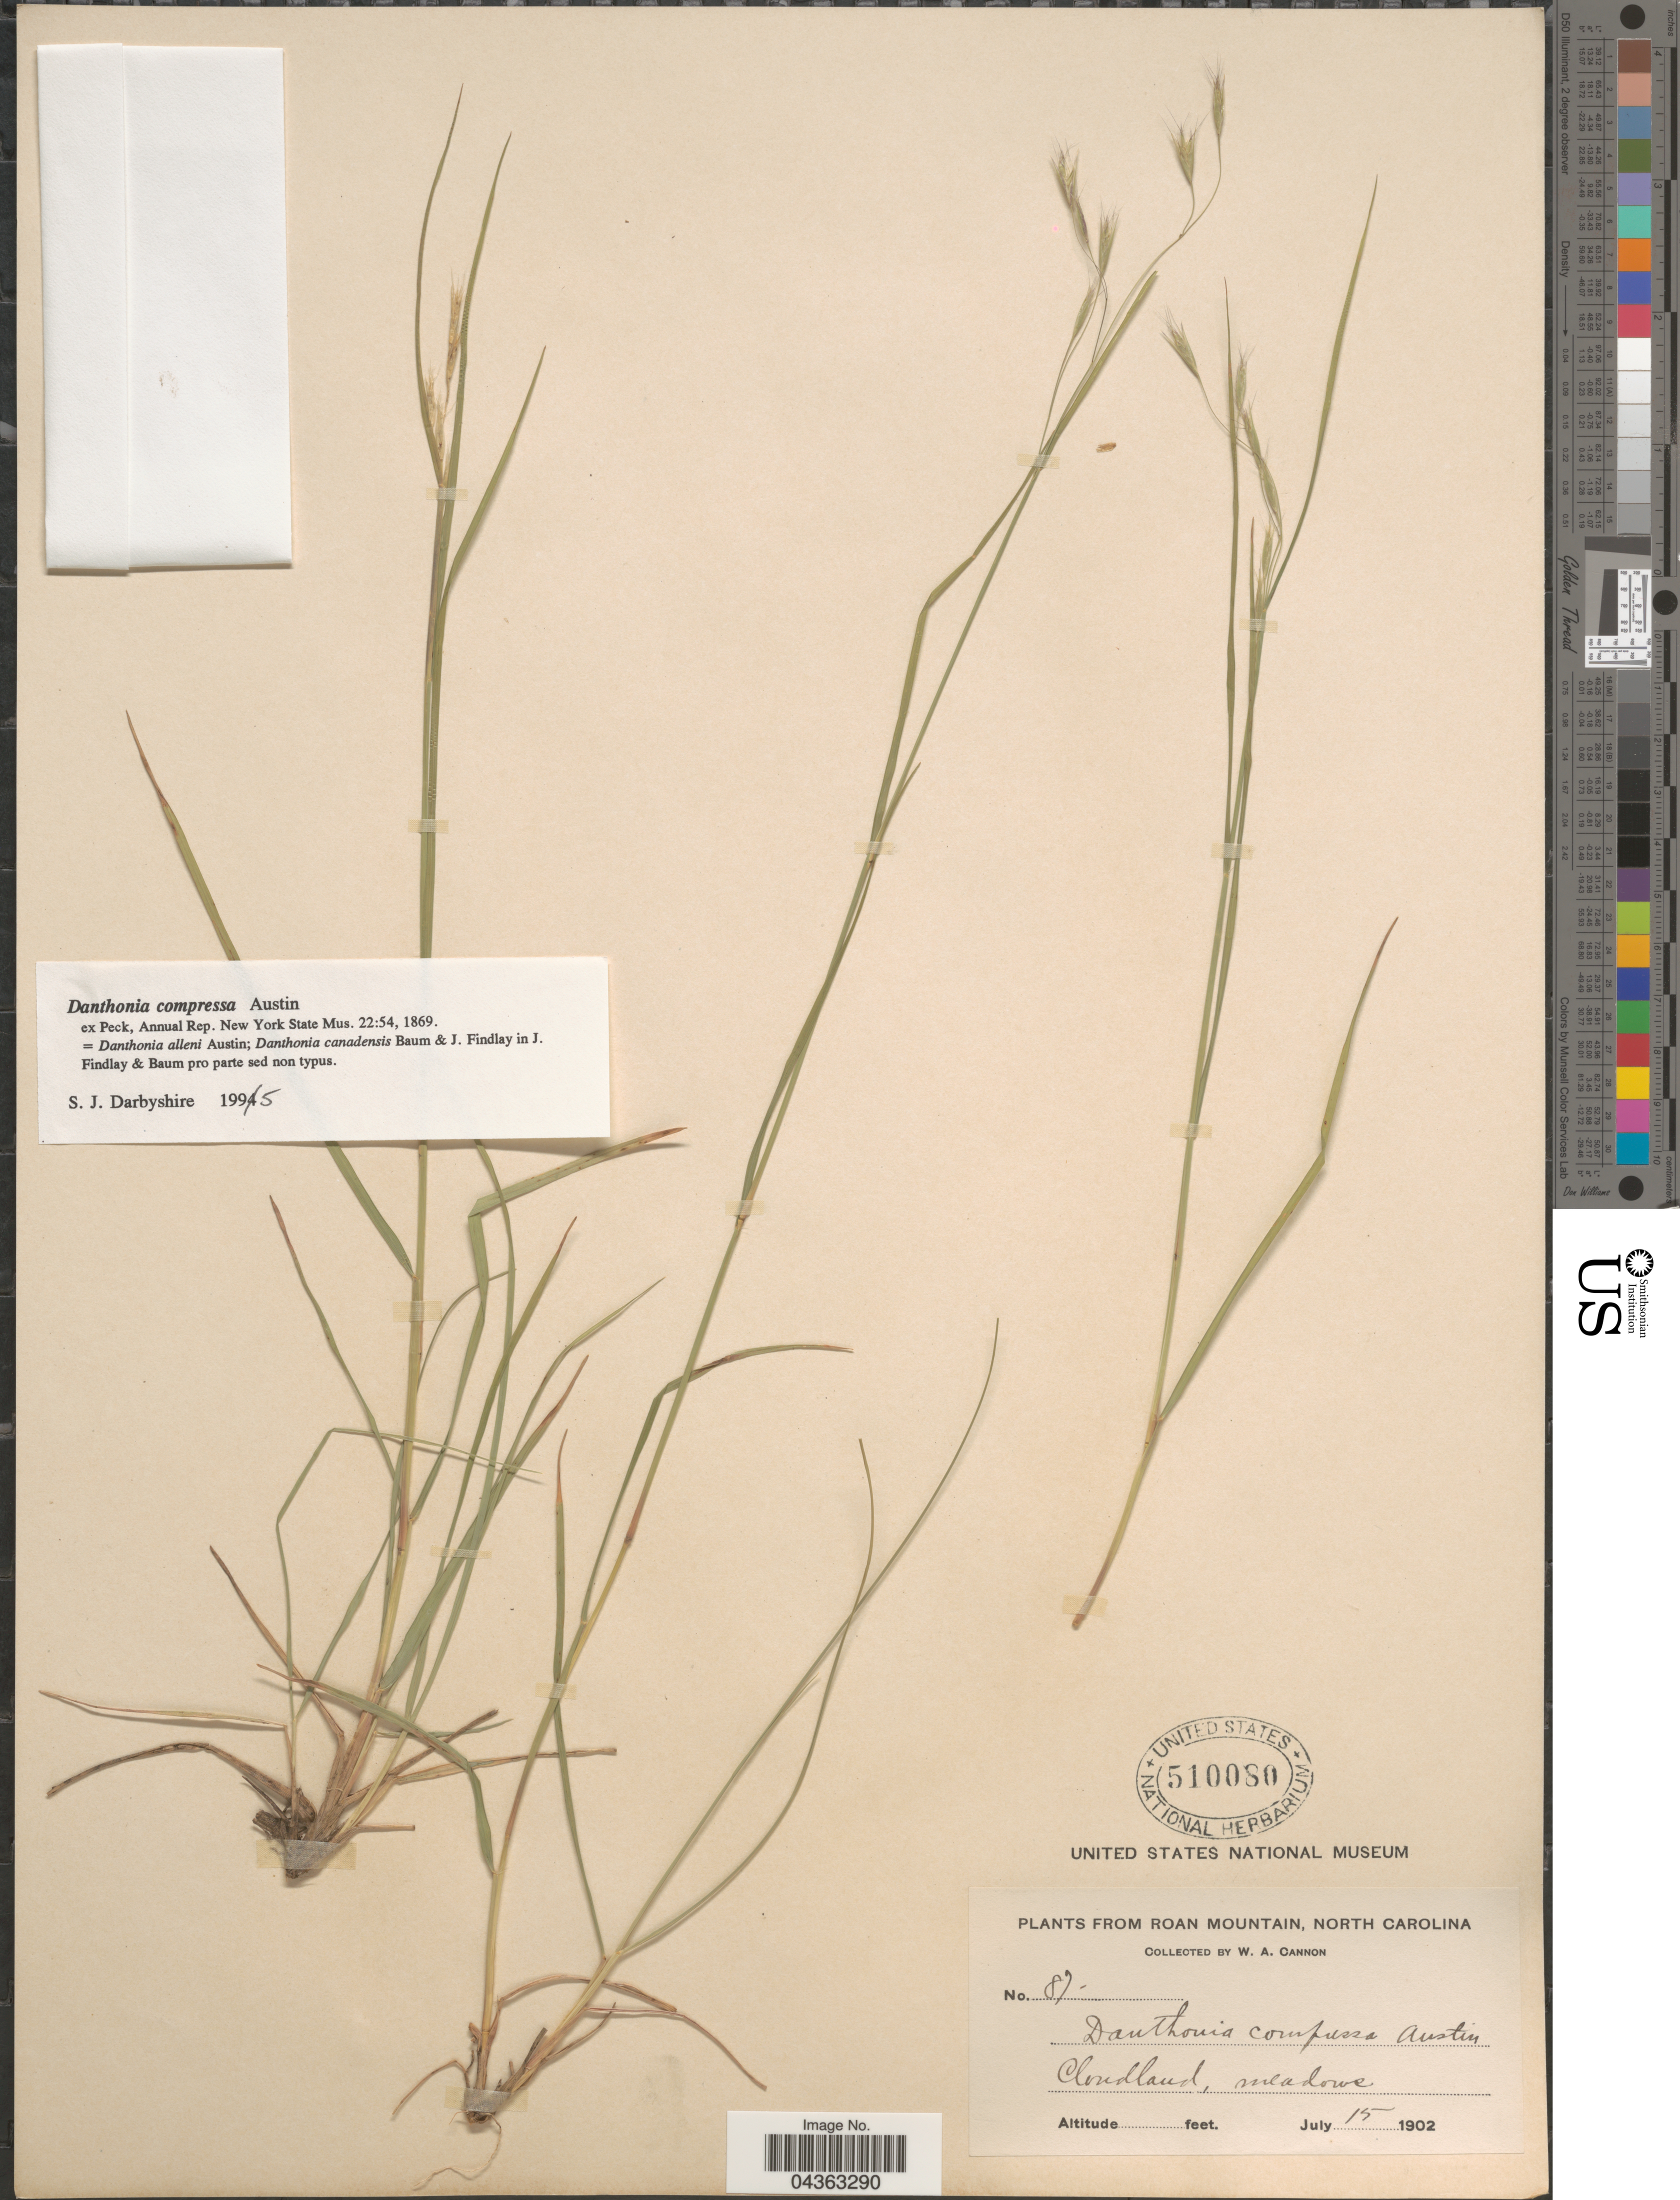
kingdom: Plantae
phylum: Tracheophyta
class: Liliopsida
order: Poales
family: Poaceae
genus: Danthonia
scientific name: Danthonia compressa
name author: Austin in F. Peck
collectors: W. Cannon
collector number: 87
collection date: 1902-07-15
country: United States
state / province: North Carolina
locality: Roan Mountain. Cloudland, meadows.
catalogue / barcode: US 510080